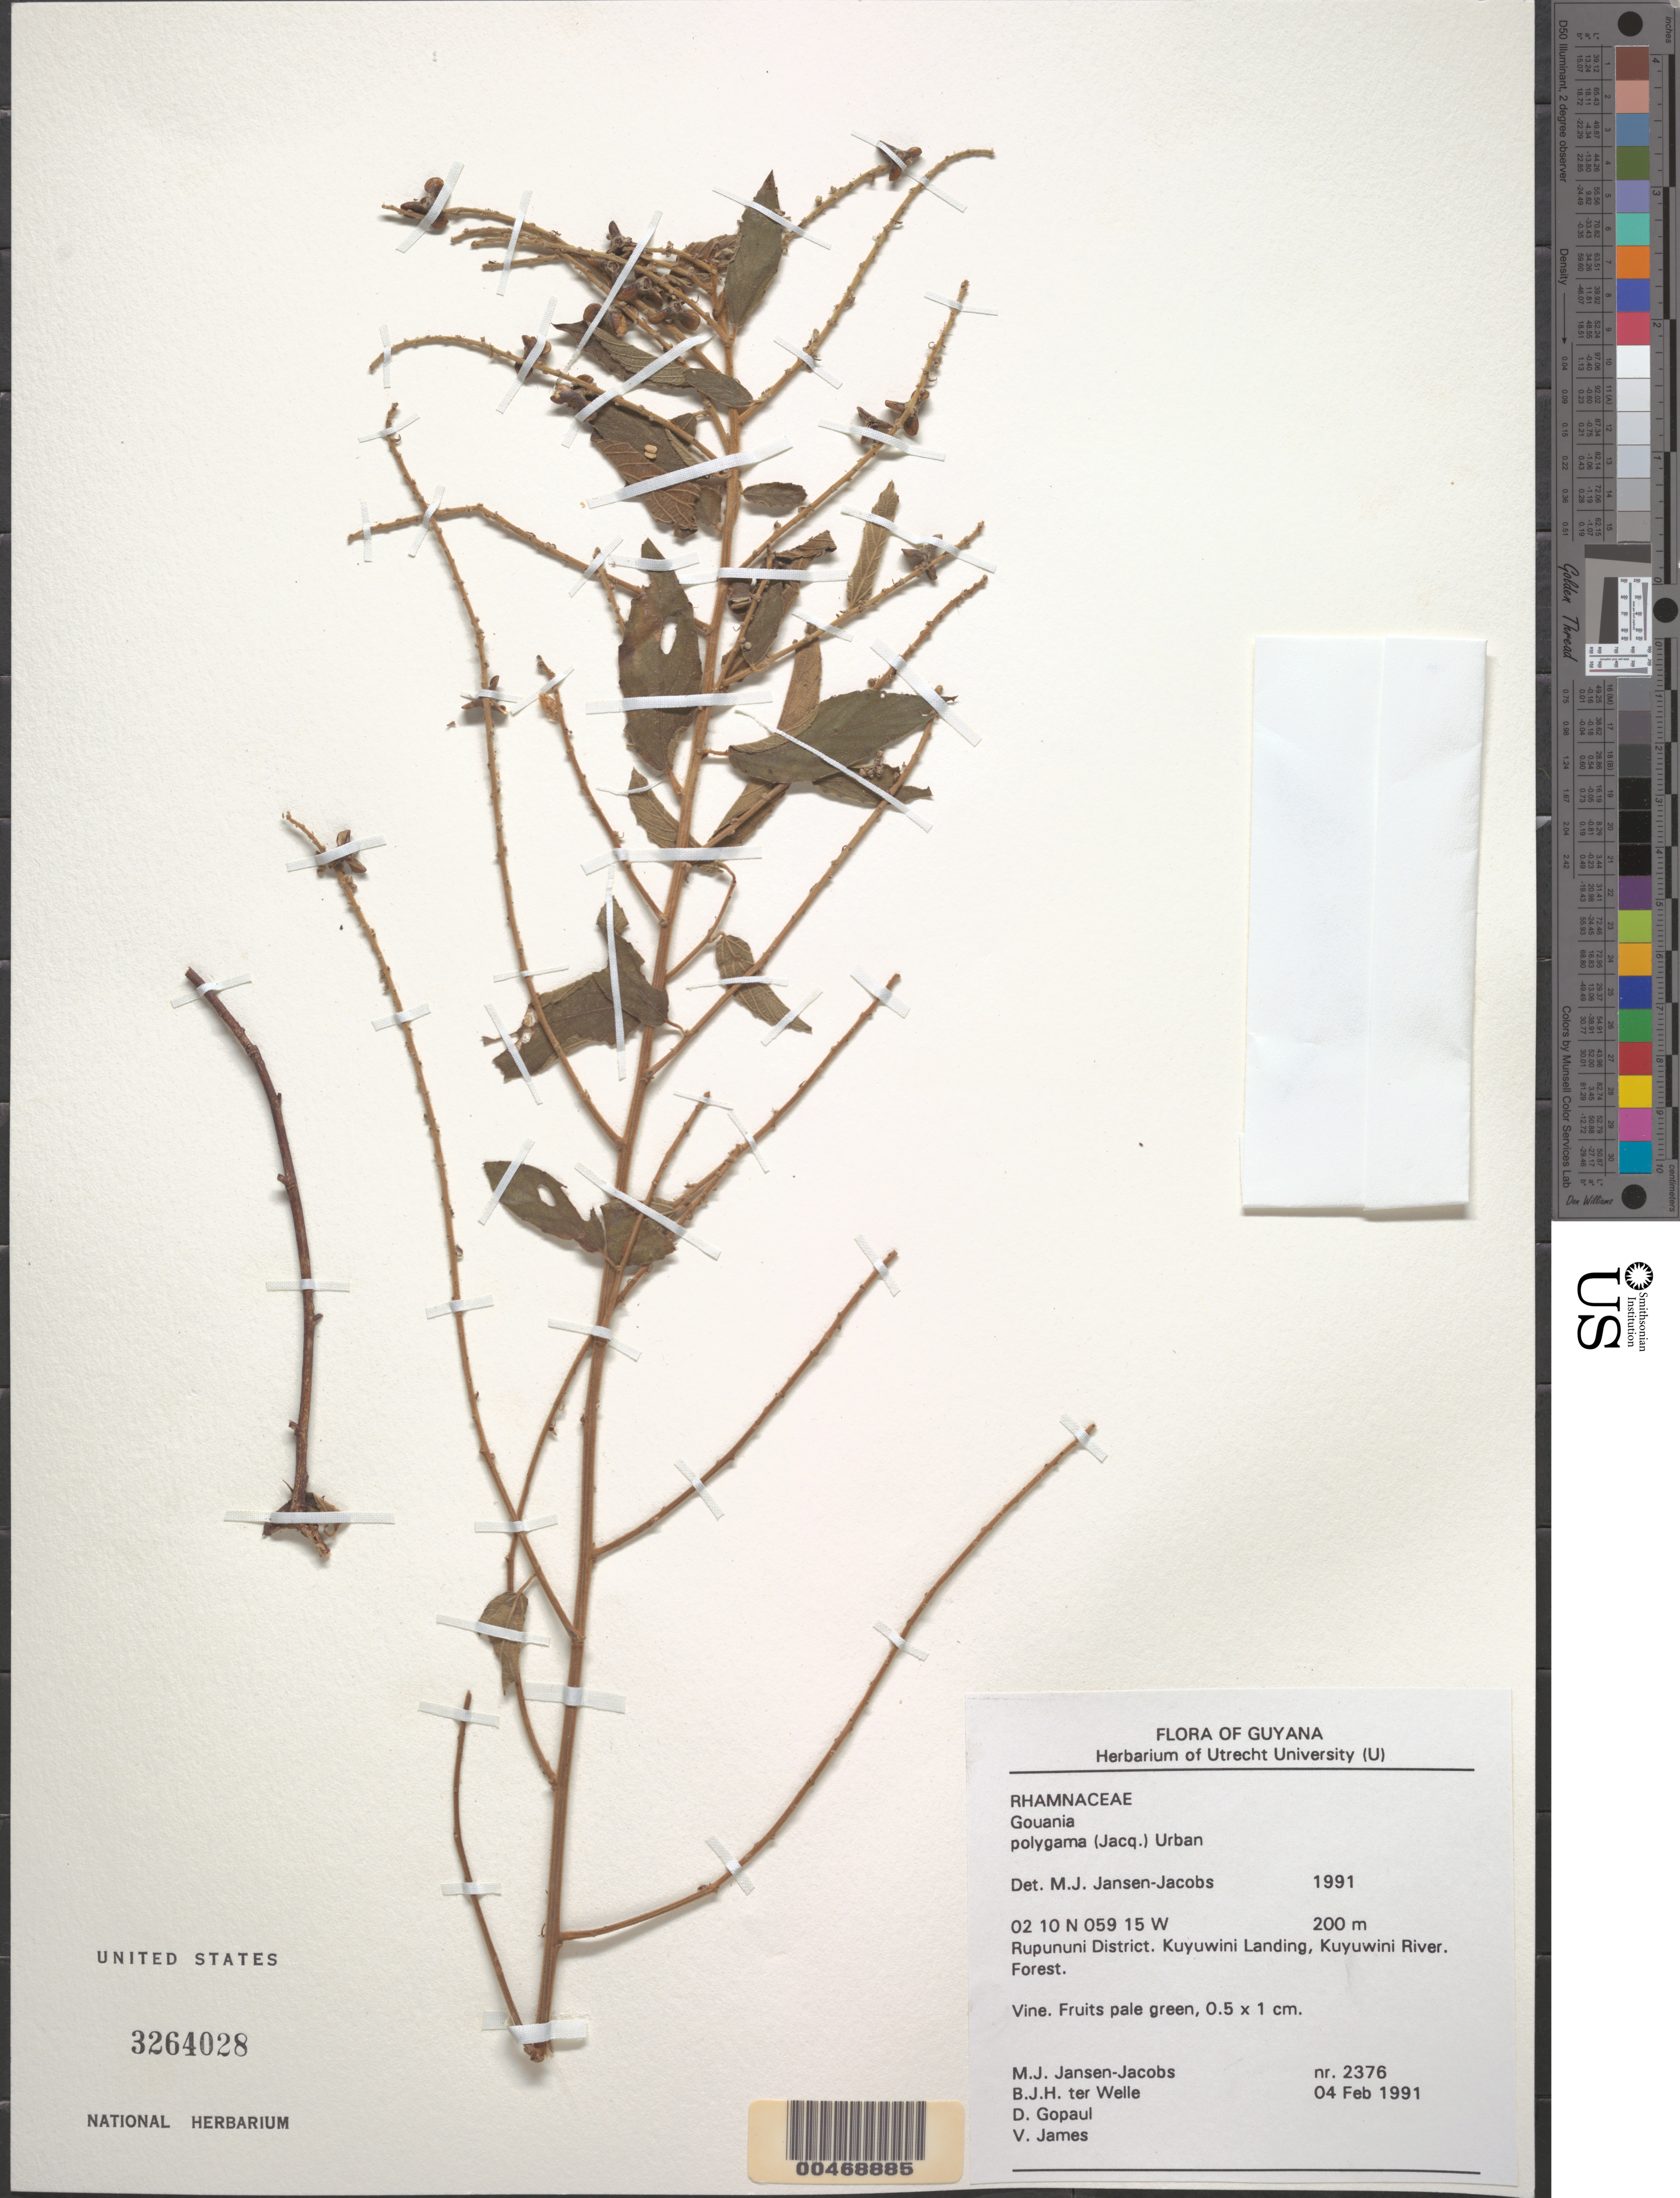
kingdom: Plantae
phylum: Tracheophyta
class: Magnoliopsida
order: Rosales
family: Rhamnaceae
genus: Gouania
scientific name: Gouania polygama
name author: (Jacq.) Urb.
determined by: Figueira, Mauricio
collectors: M. J. Jansen-Jacobs, B. Welle, D. Gopaul & V. James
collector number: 2376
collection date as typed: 4-Feb-91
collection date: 1991-02-04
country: Guyana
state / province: U. Takutu-U. Essequibo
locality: Kuyuwini Landing, Kuyuwini River, Rupununi District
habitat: Forest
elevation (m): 200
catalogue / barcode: US 3264028